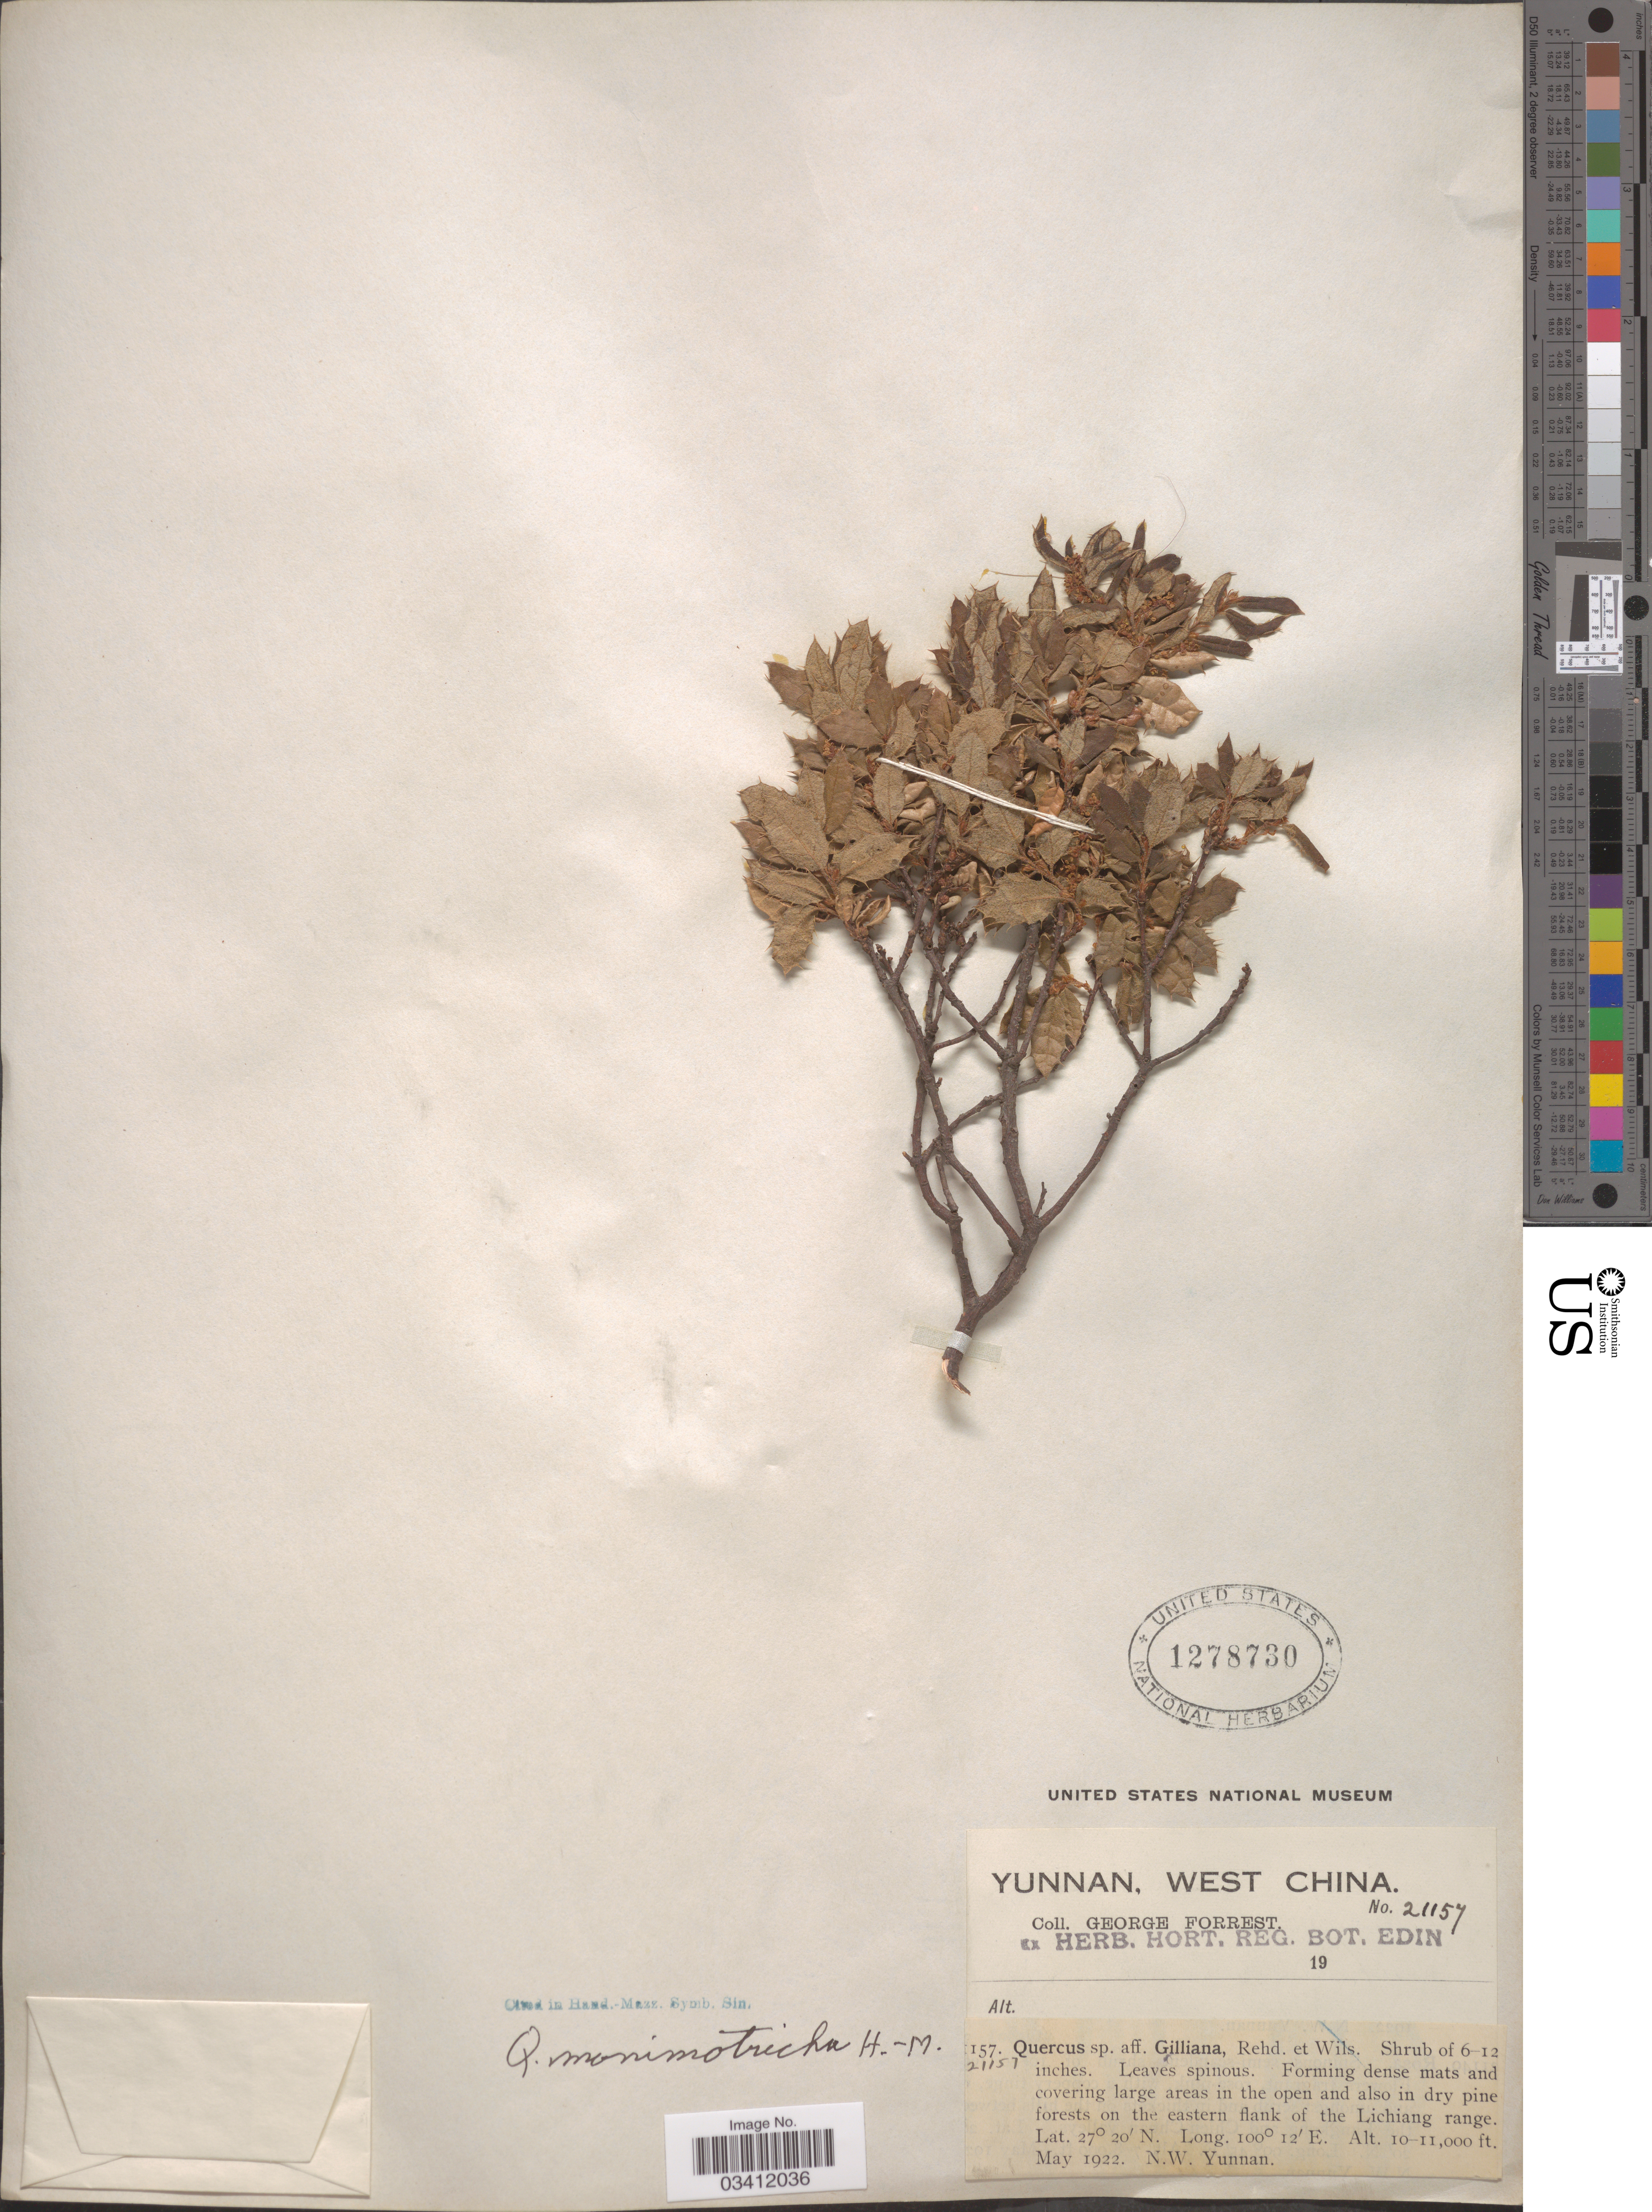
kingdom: Plantae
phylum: Tracheophyta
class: Magnoliopsida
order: Fagales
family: Fagaceae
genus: Quercus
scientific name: Quercus monimotricha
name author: Hand.-Mazz.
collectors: G. Forrest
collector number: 21157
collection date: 1922-05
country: China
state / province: Yunnan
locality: West China. On the eastern flank of the Lichiang range. N.W. Yunnan.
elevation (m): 3048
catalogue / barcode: US 1278730